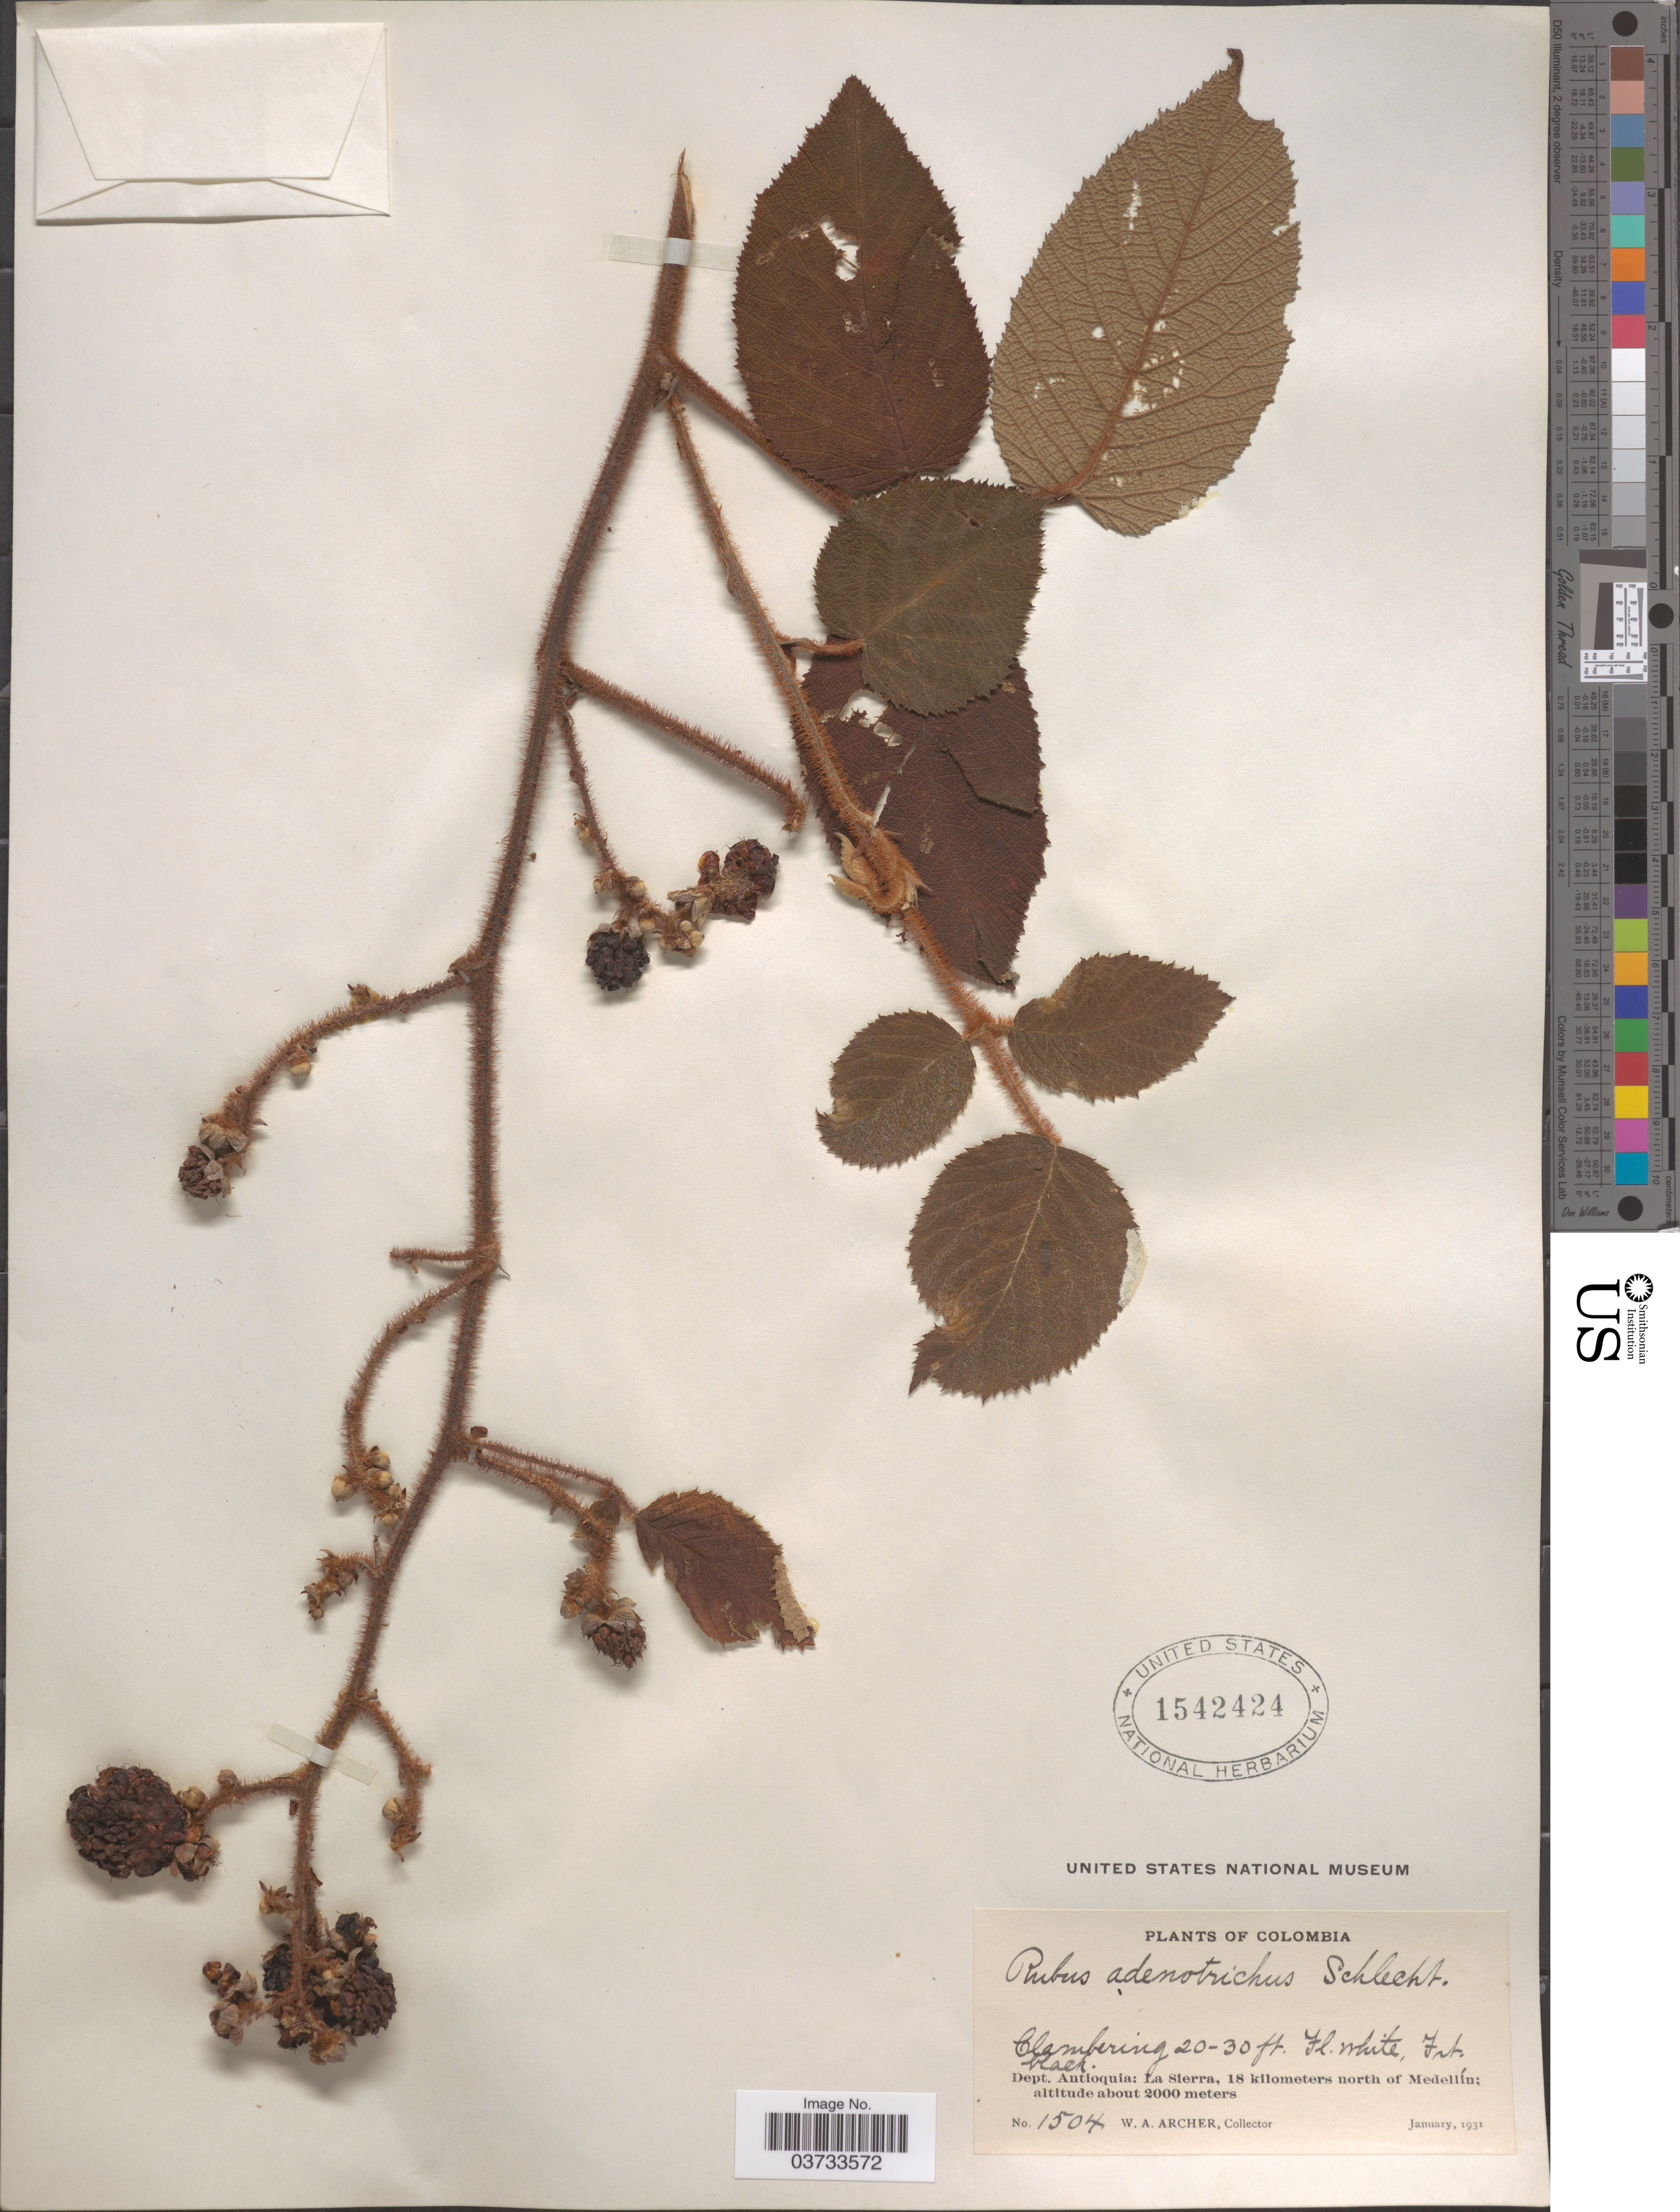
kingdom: Plantae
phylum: Tracheophyta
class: Magnoliopsida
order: Rosales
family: Rosaceae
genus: Rubus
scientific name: Rubus radicans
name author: Cav.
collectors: W. Archer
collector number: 1504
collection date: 1931-01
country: Colombia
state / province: Antioquia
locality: Dept. Antioquia: La Sierra, 18 kilometers north of Medellín.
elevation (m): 2000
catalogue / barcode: US 1542424